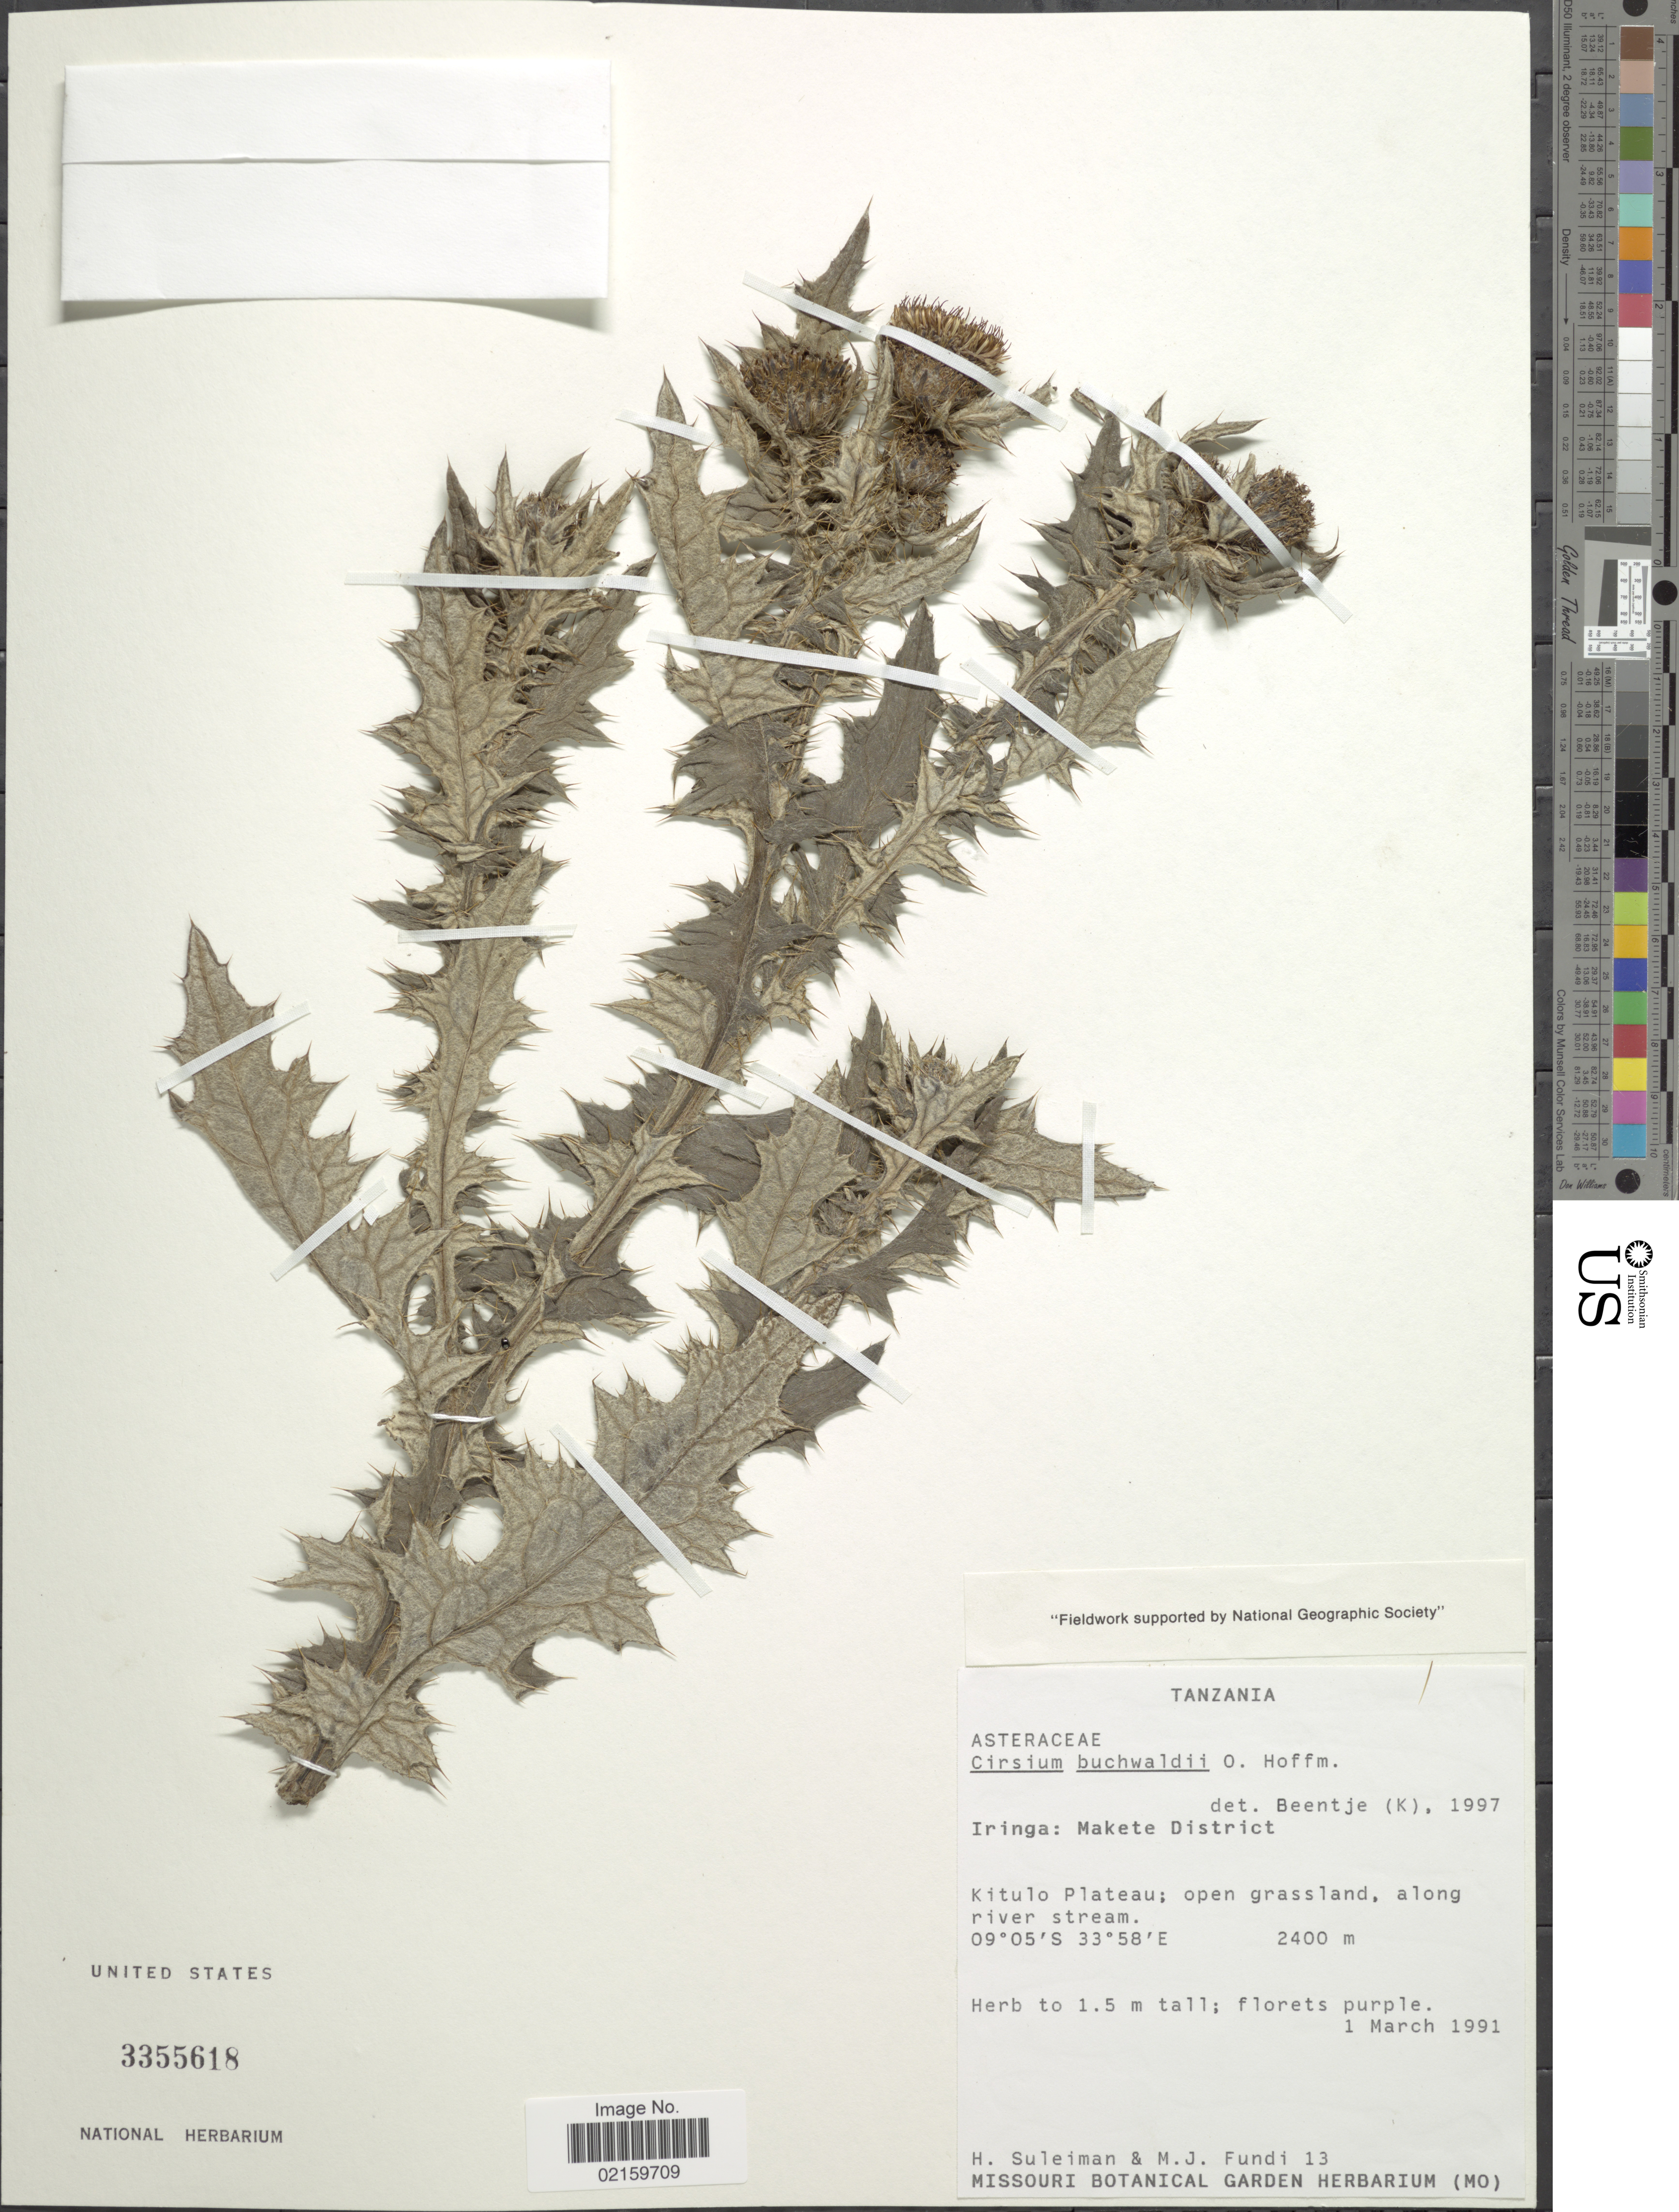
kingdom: Plantae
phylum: Tracheophyta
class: Magnoliopsida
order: Asterales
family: Asteraceae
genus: Cirsium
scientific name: Cirsium buchwaldii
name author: O. Hoffm.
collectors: H. Suleiman & M. Fundi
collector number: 13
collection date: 1991-03-01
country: Tanzania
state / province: Iringa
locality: Iringa: Makete District. Kitulo Plateau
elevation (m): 2400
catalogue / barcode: US 3355618